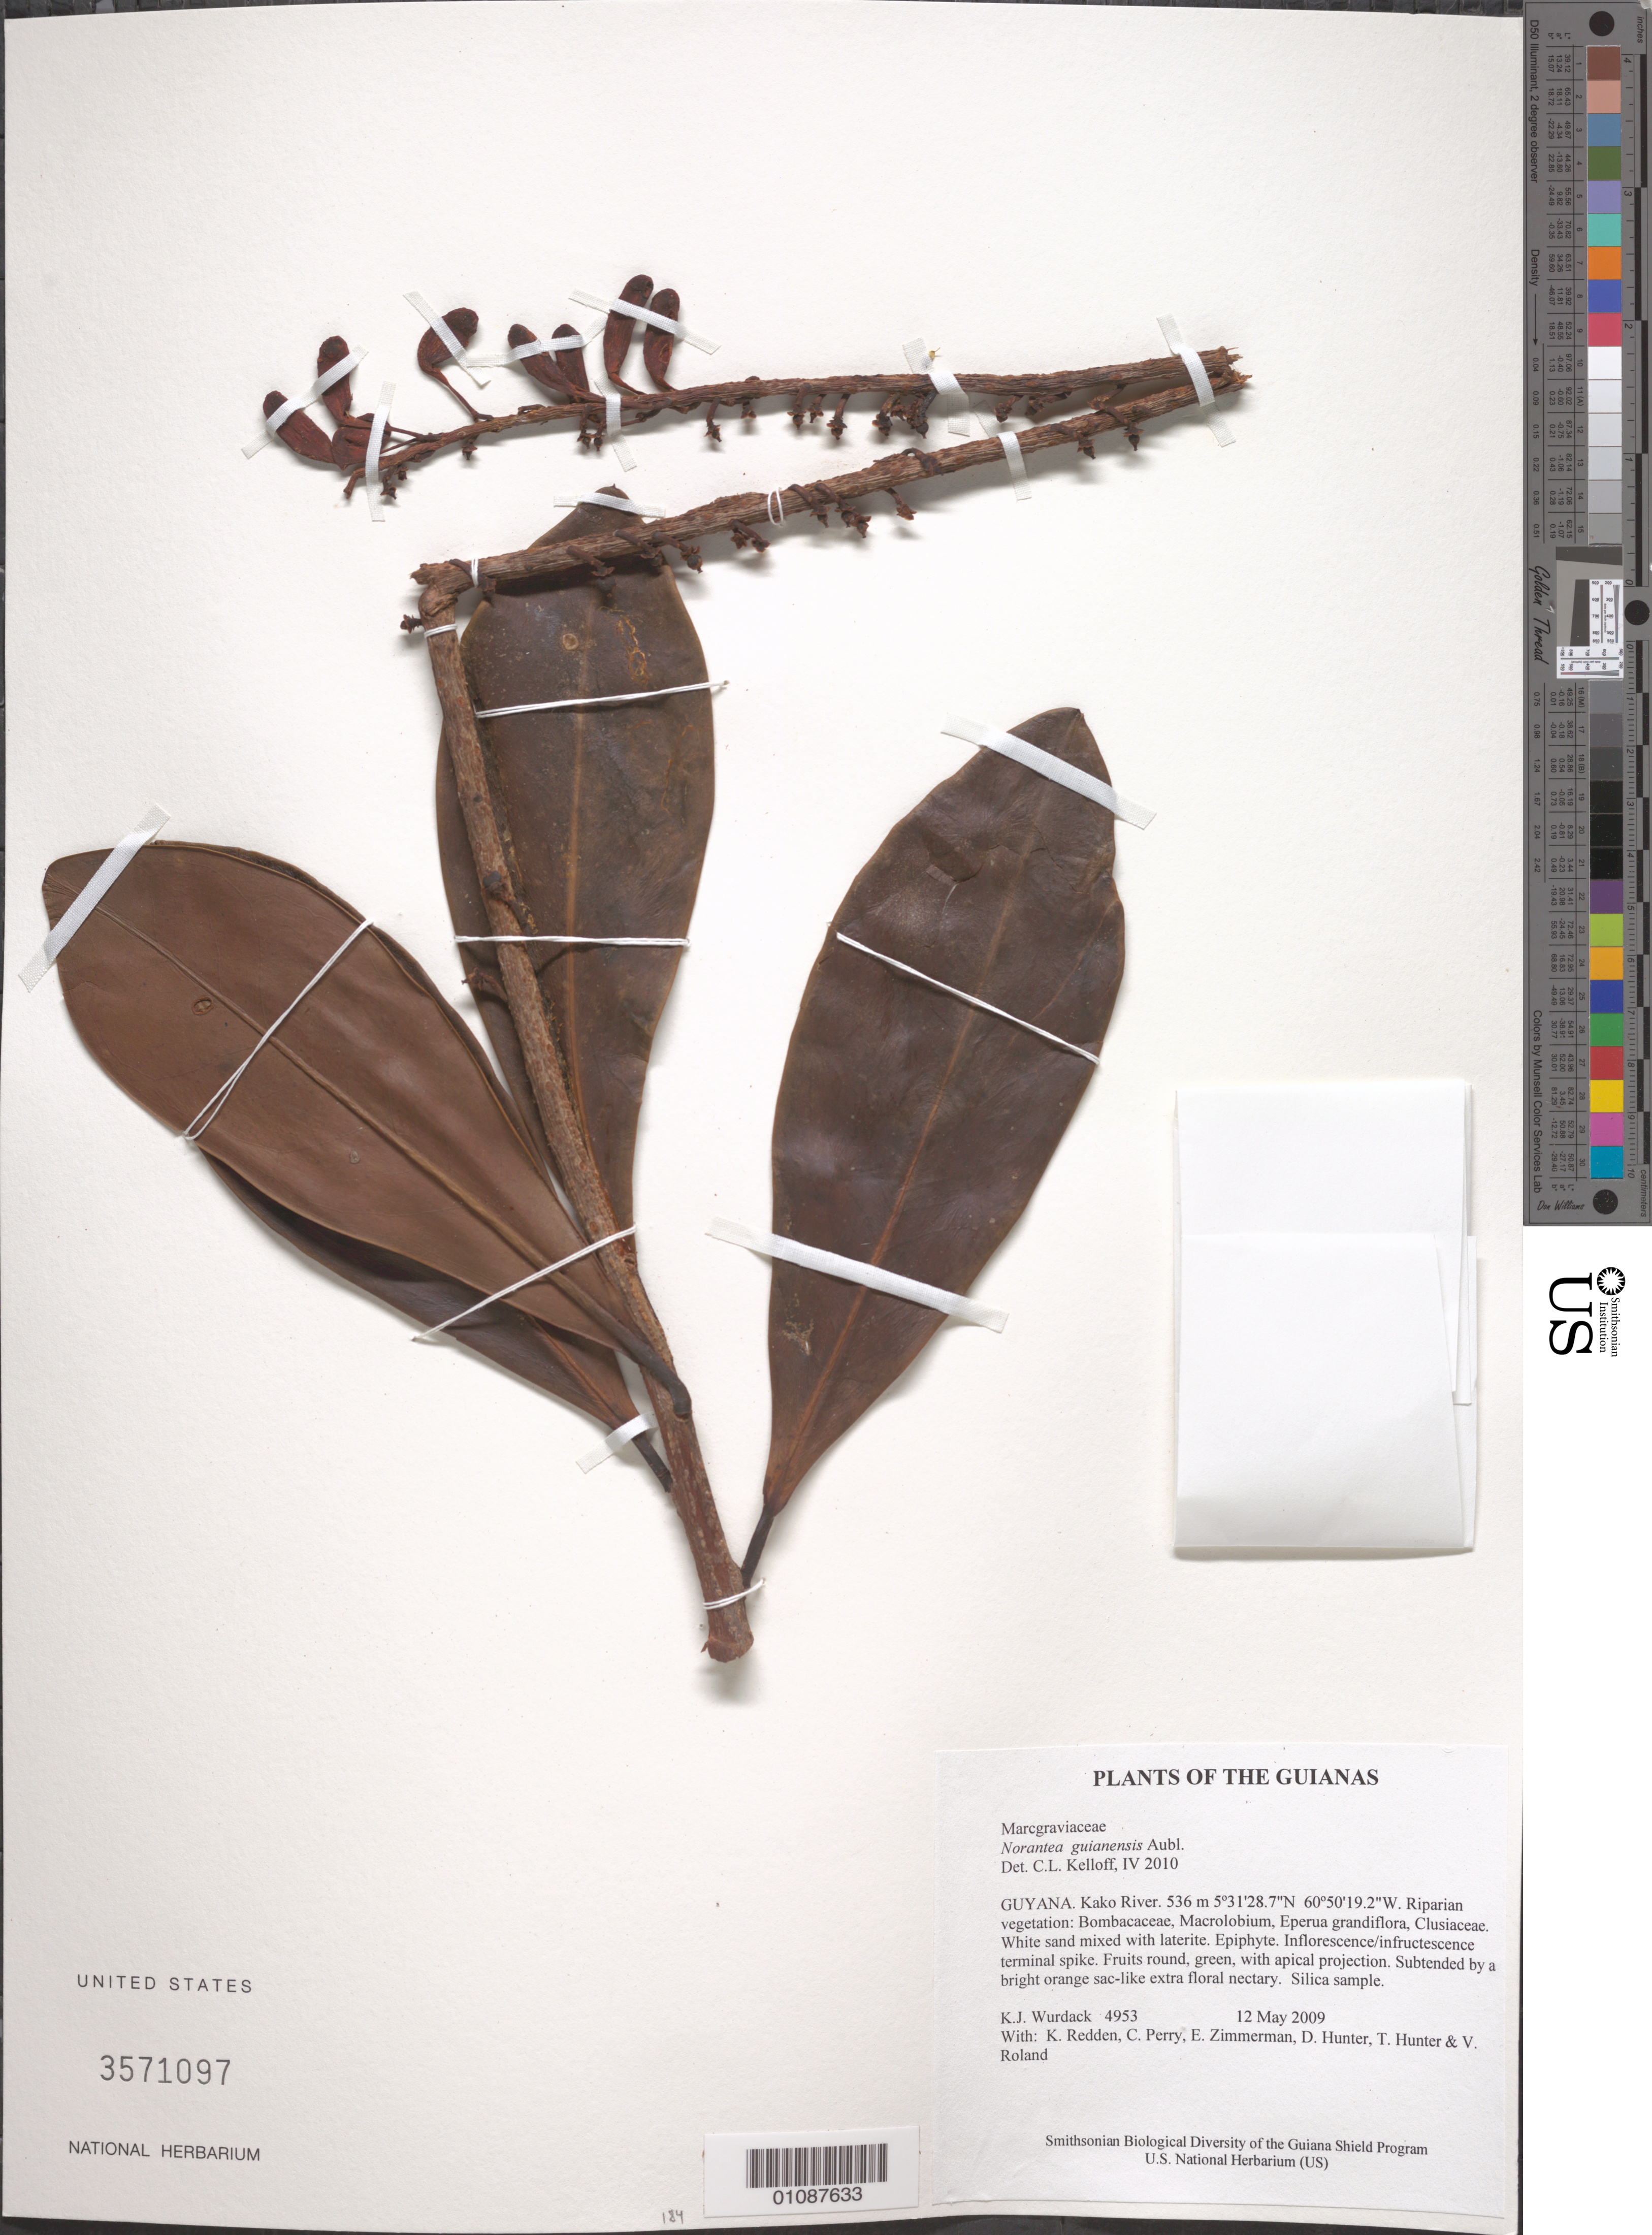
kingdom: Plantae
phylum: Tracheophyta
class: Magnoliopsida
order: Ericales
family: Marcgraviaceae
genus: Norantea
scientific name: Norantea guianensis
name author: Aubl.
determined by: Kelloff, Carol L., (US), Smithsonian Institution - National Museum of Natural History (UNITED STATES)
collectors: K. Wurdack, K. M. Redden, C. Perry, E. Zimmerman, D. Hunter, T. Hunter & V. Roland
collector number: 4953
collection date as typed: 12 May 2009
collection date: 2009-05-12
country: Guyana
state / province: Cuyuni-Mazaruni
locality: Kako River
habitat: Riparian vegetation: Bombacaceae, Macrolobium, Eperua grandiflora, Clusiaceae. White sand mixed with laterite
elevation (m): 536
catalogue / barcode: US 3571097